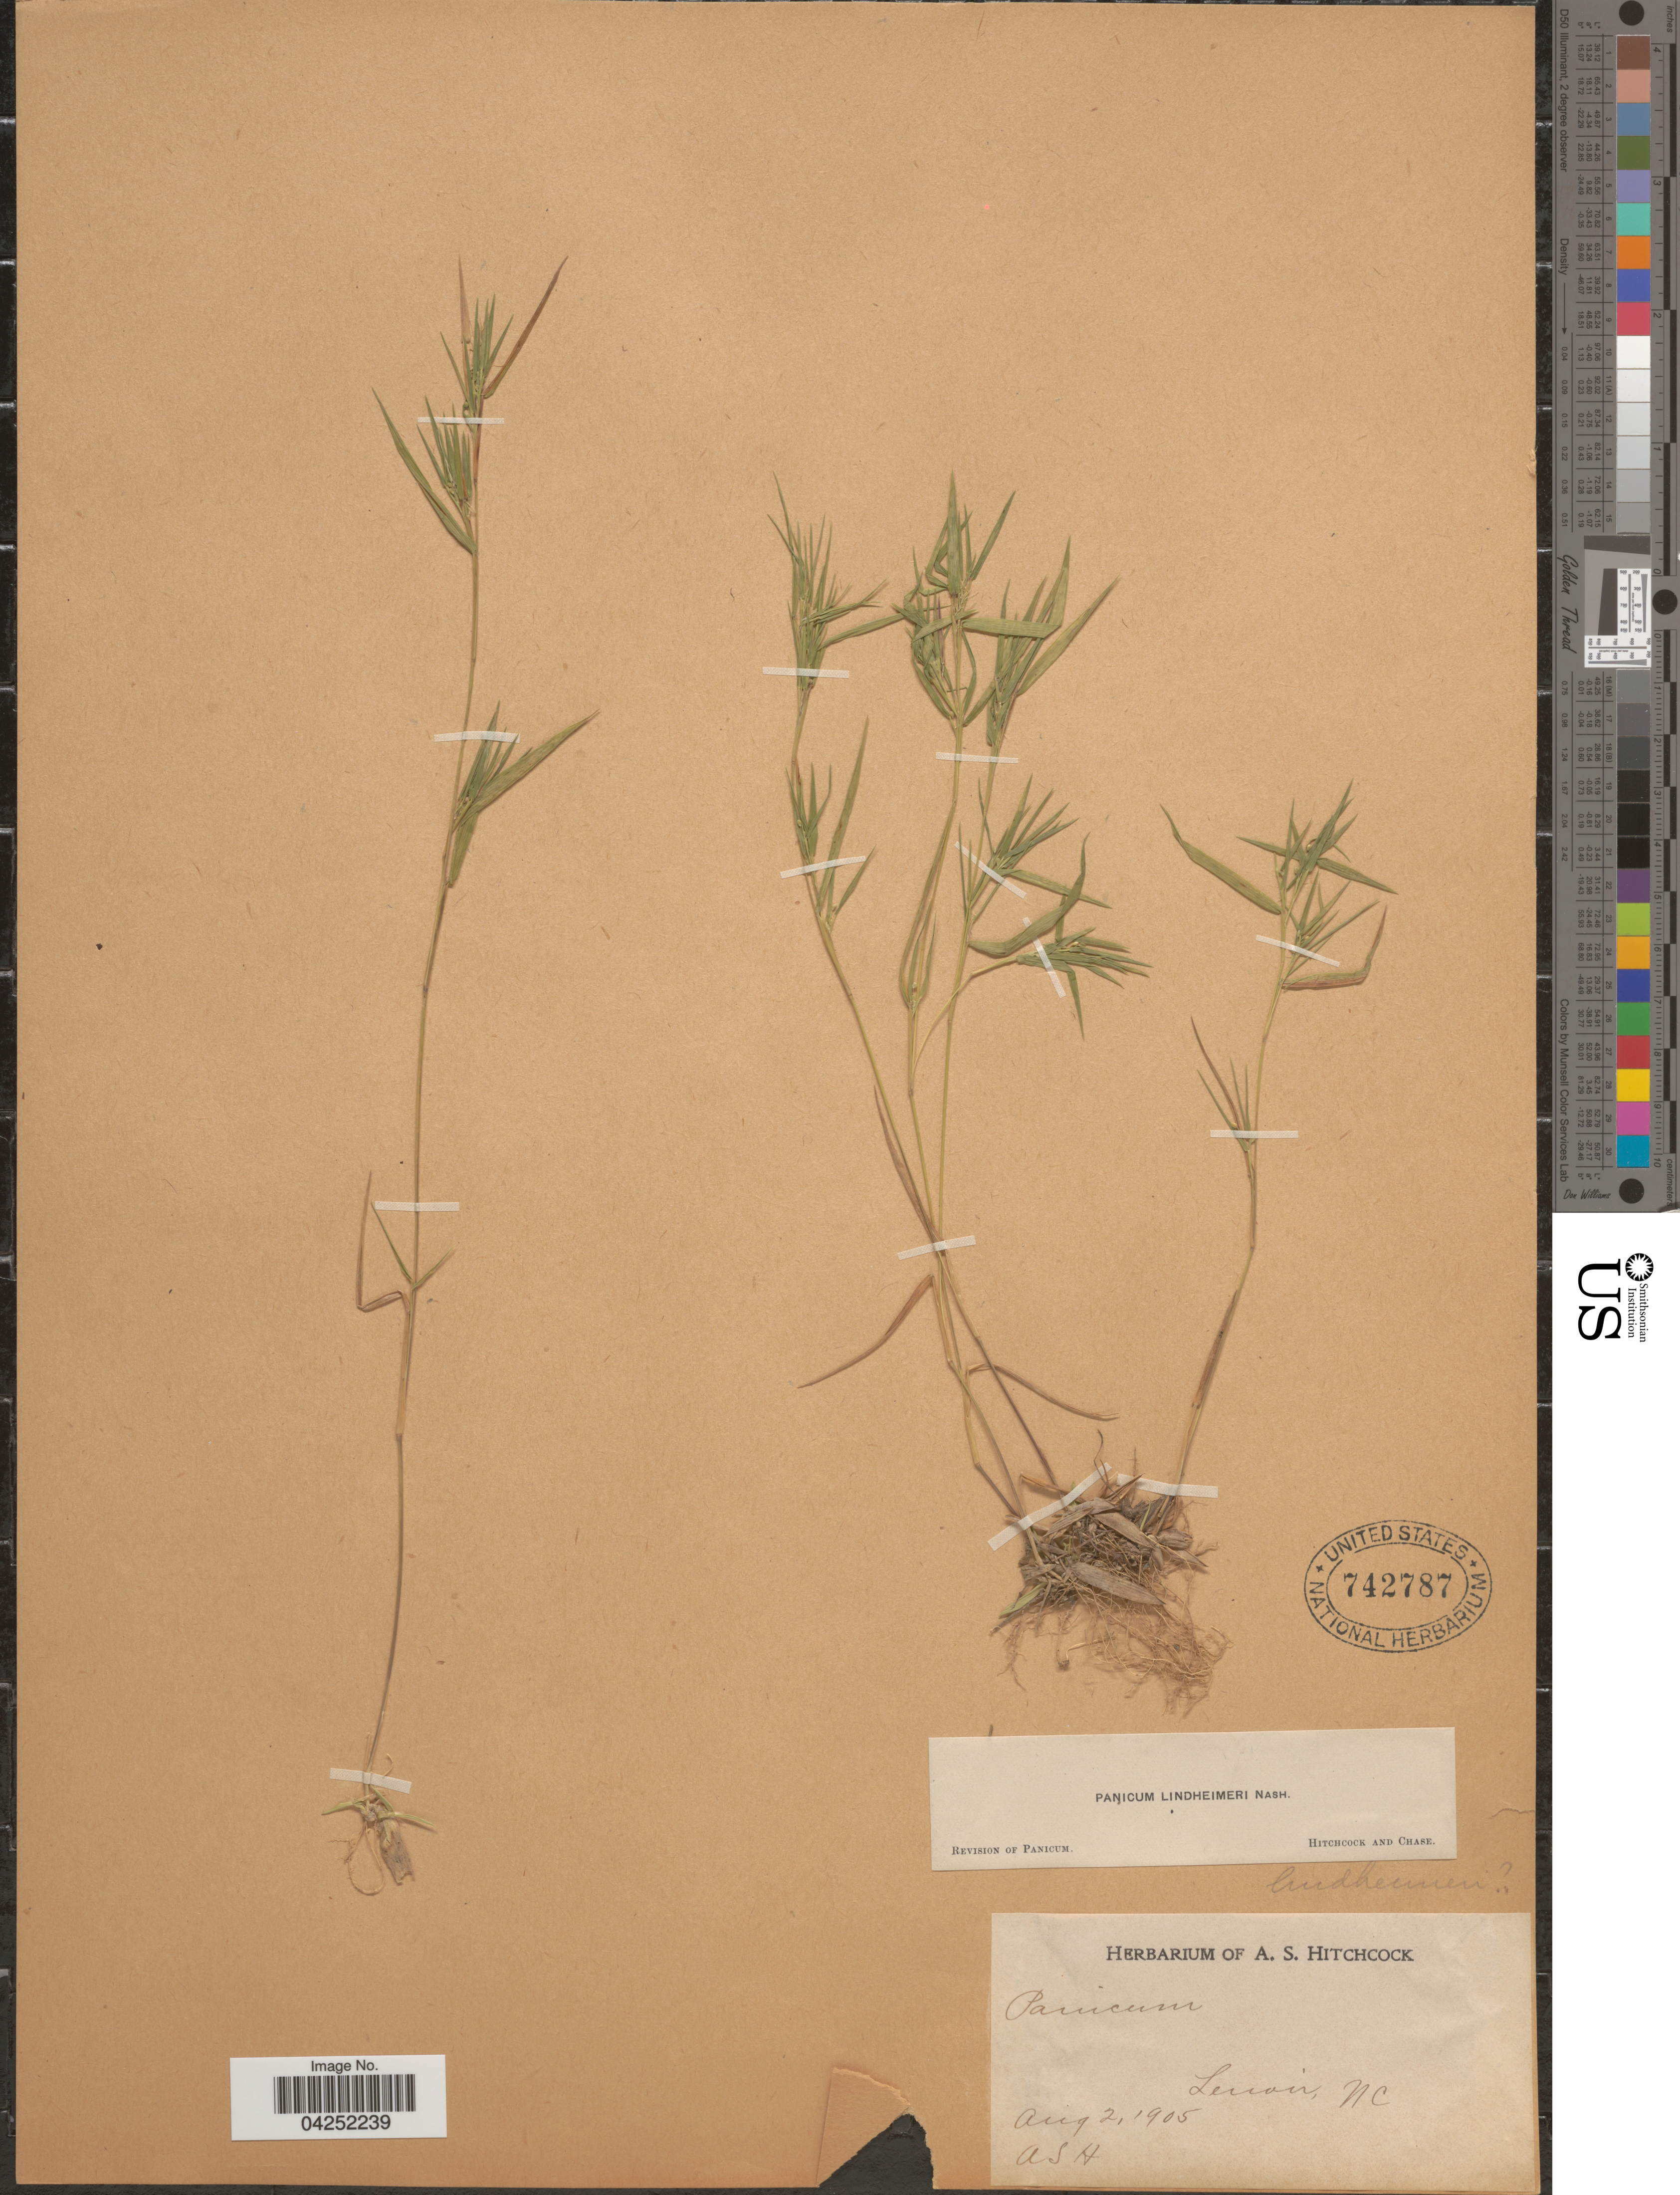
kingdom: Plantae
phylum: Tracheophyta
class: Liliopsida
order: Poales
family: Poaceae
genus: Dichanthelium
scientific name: Dichanthelium acuminatum var. lindheimeri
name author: (Nash) Gould & C.A. Clark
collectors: A. S. Hitchcock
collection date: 1905-08-02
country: United States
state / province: North Carolina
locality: Lenoir.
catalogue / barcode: US 742787